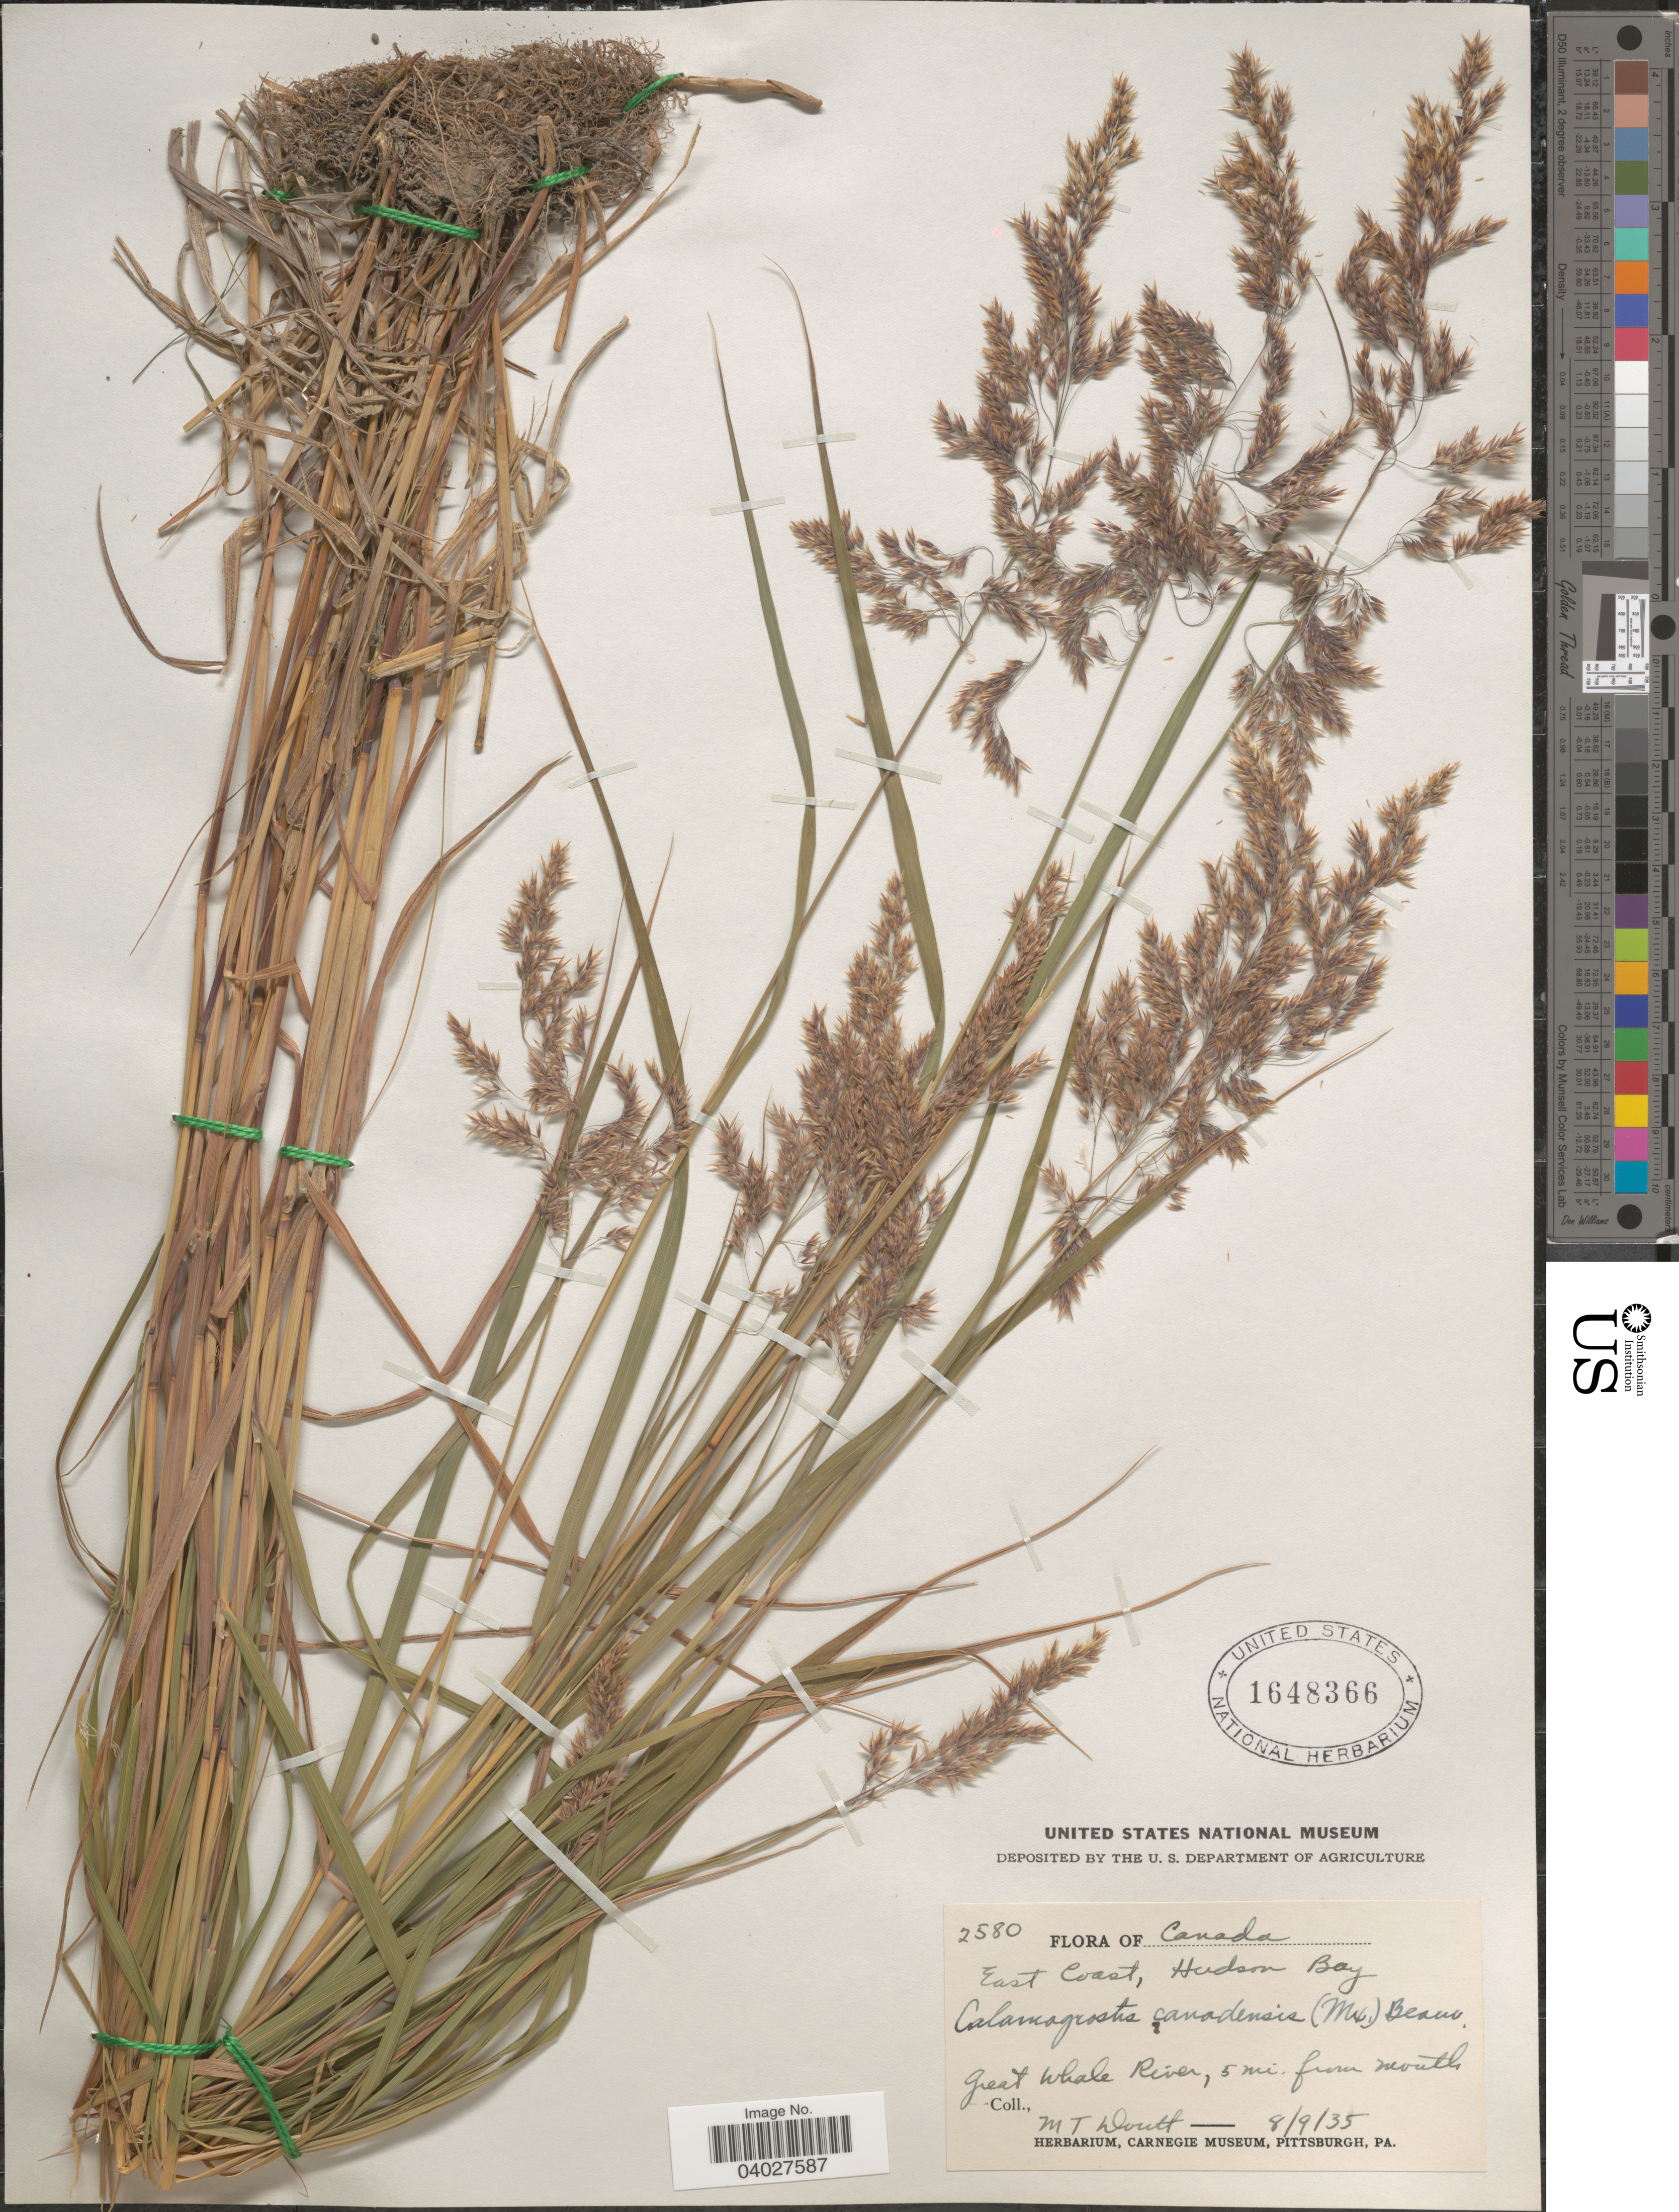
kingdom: Plantae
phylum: Tracheophyta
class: Liliopsida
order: Poales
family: Poaceae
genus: Calamagrostis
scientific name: Calamagrostis canadensis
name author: (Michx.) P. Beauv.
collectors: M. Doutt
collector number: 2580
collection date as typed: Transcribed d/m/y: 8/9/35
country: Canada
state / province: Quebec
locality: East Coast, Hudson Bay. Great Whale River, 5 mi. from mouth.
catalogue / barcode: US 1648366